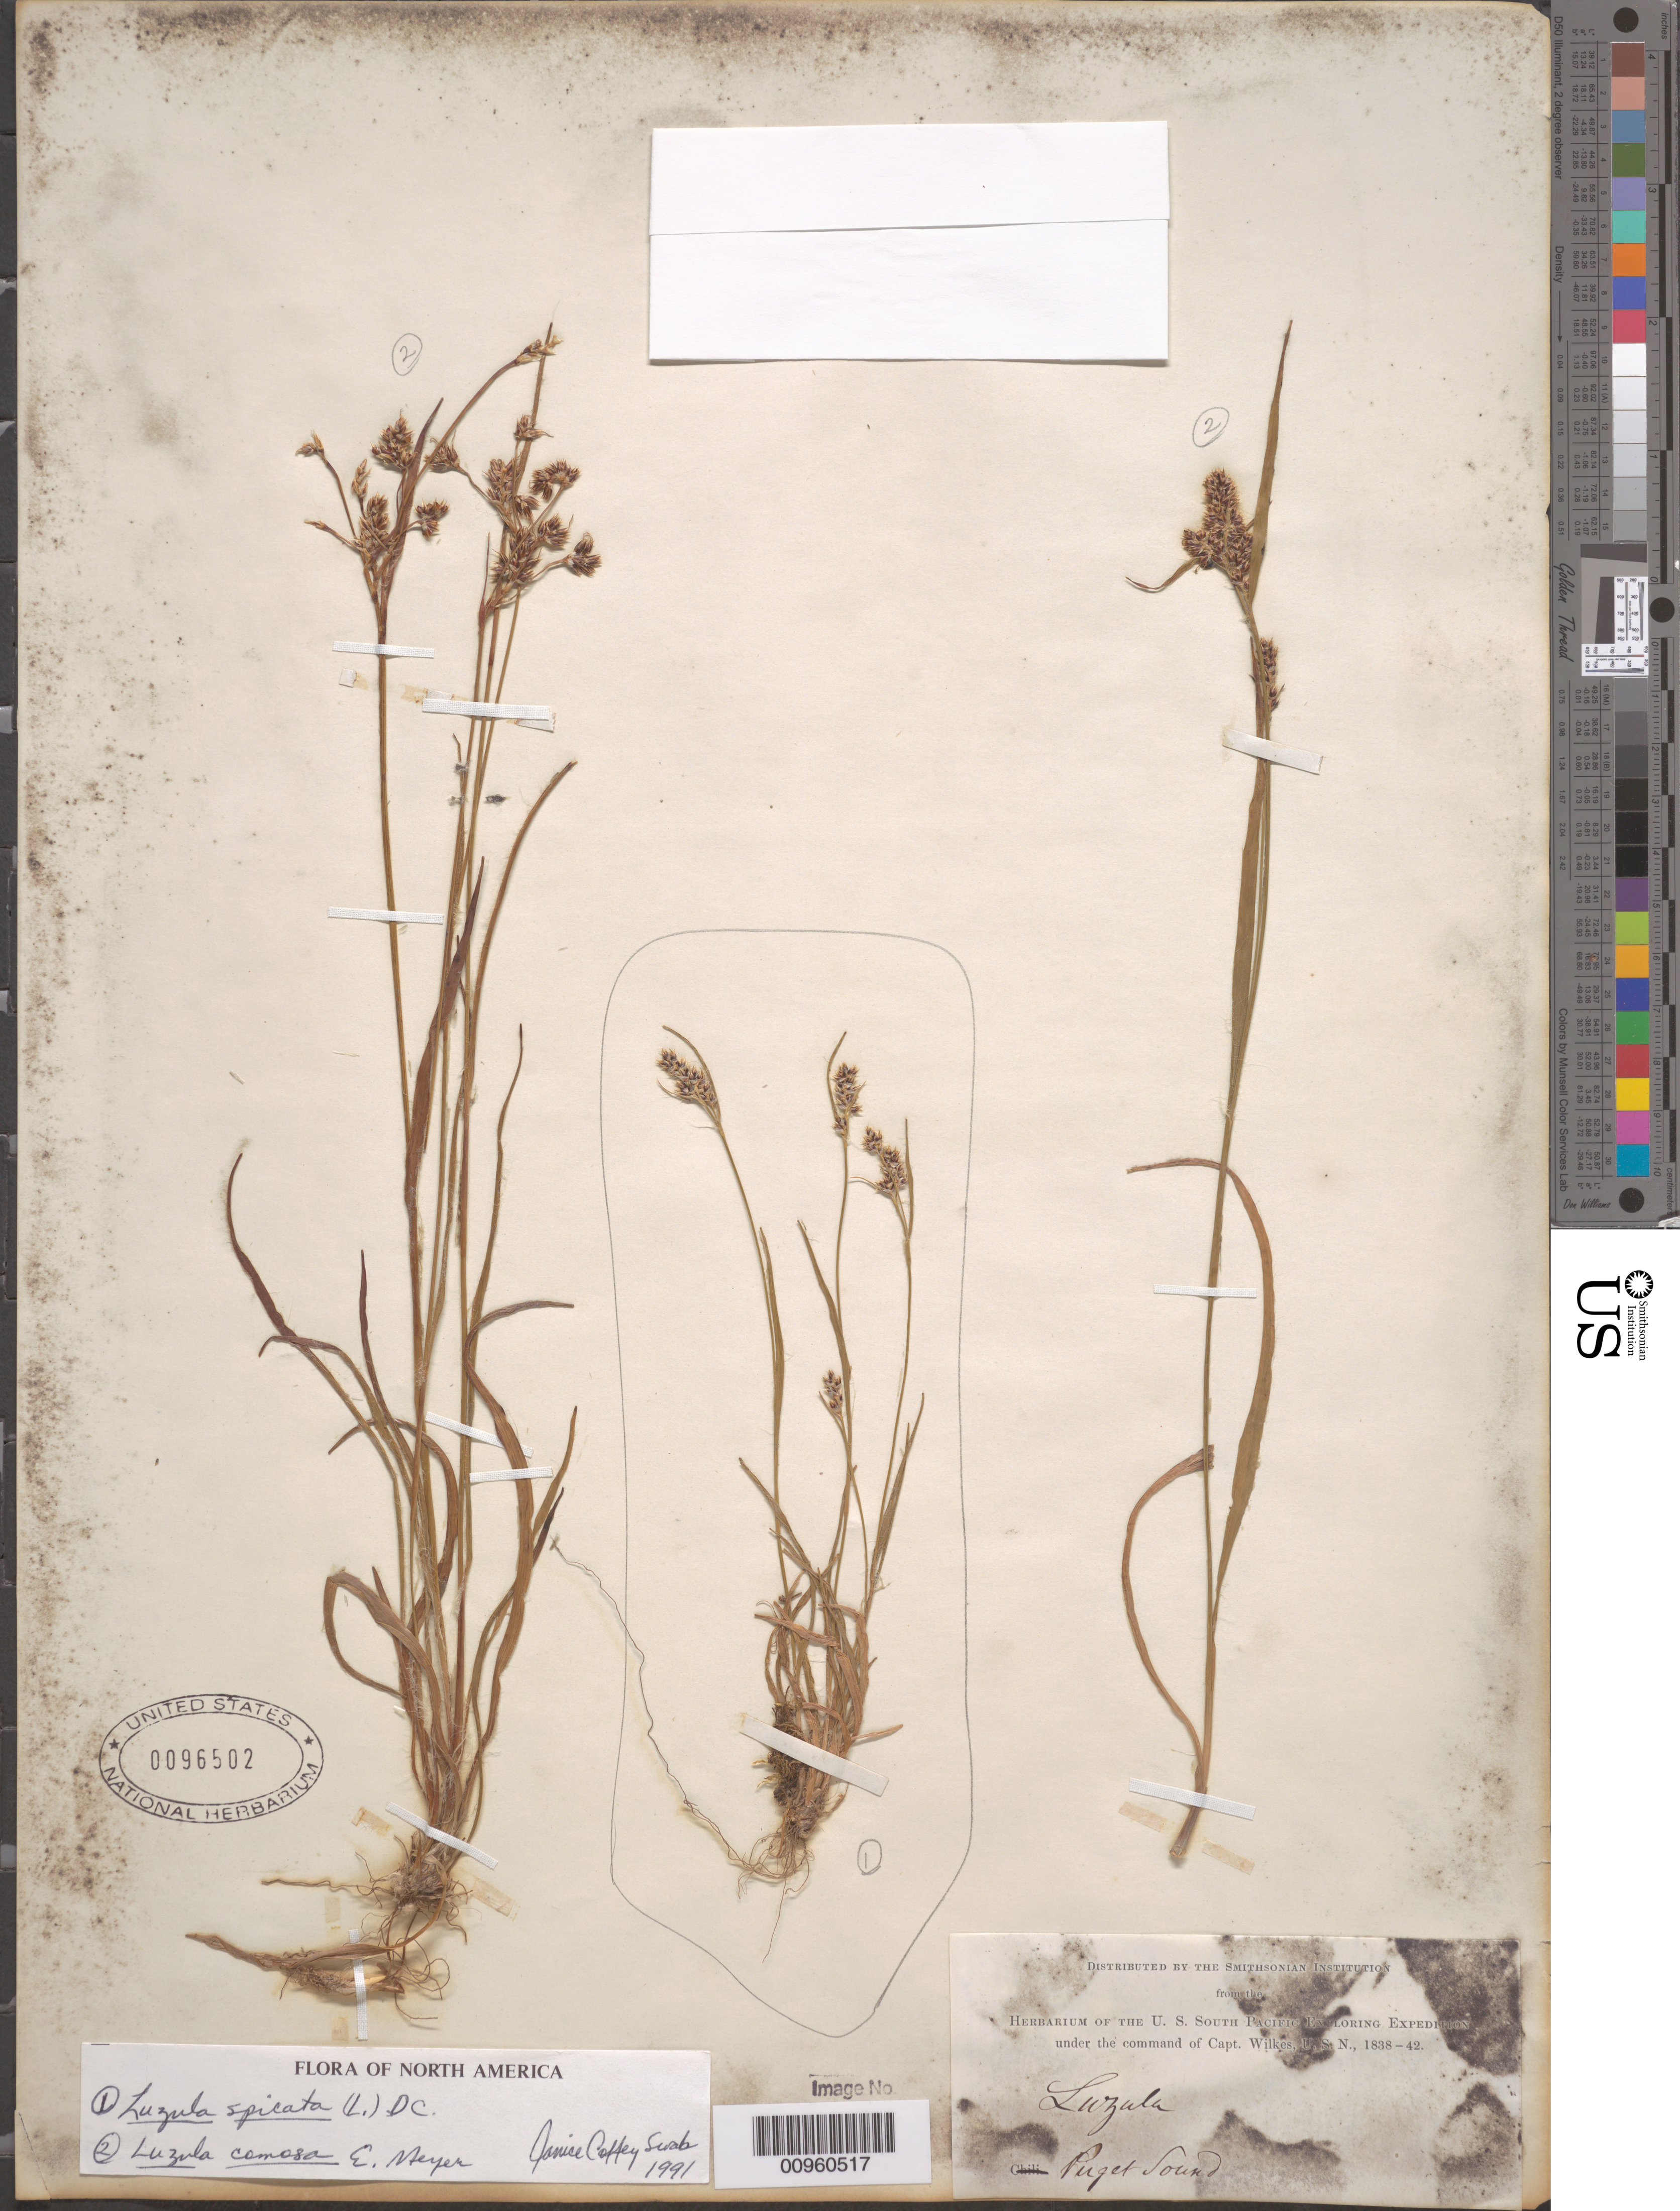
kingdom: Plantae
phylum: Tracheophyta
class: Liliopsida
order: Poales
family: Juncaceae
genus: Luzula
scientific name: Luzula campestris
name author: (L.) DC.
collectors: Wilkes Explor. Exped.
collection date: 1838/1842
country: United States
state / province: Washington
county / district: King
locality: Puget Sound.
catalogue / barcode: US 96502